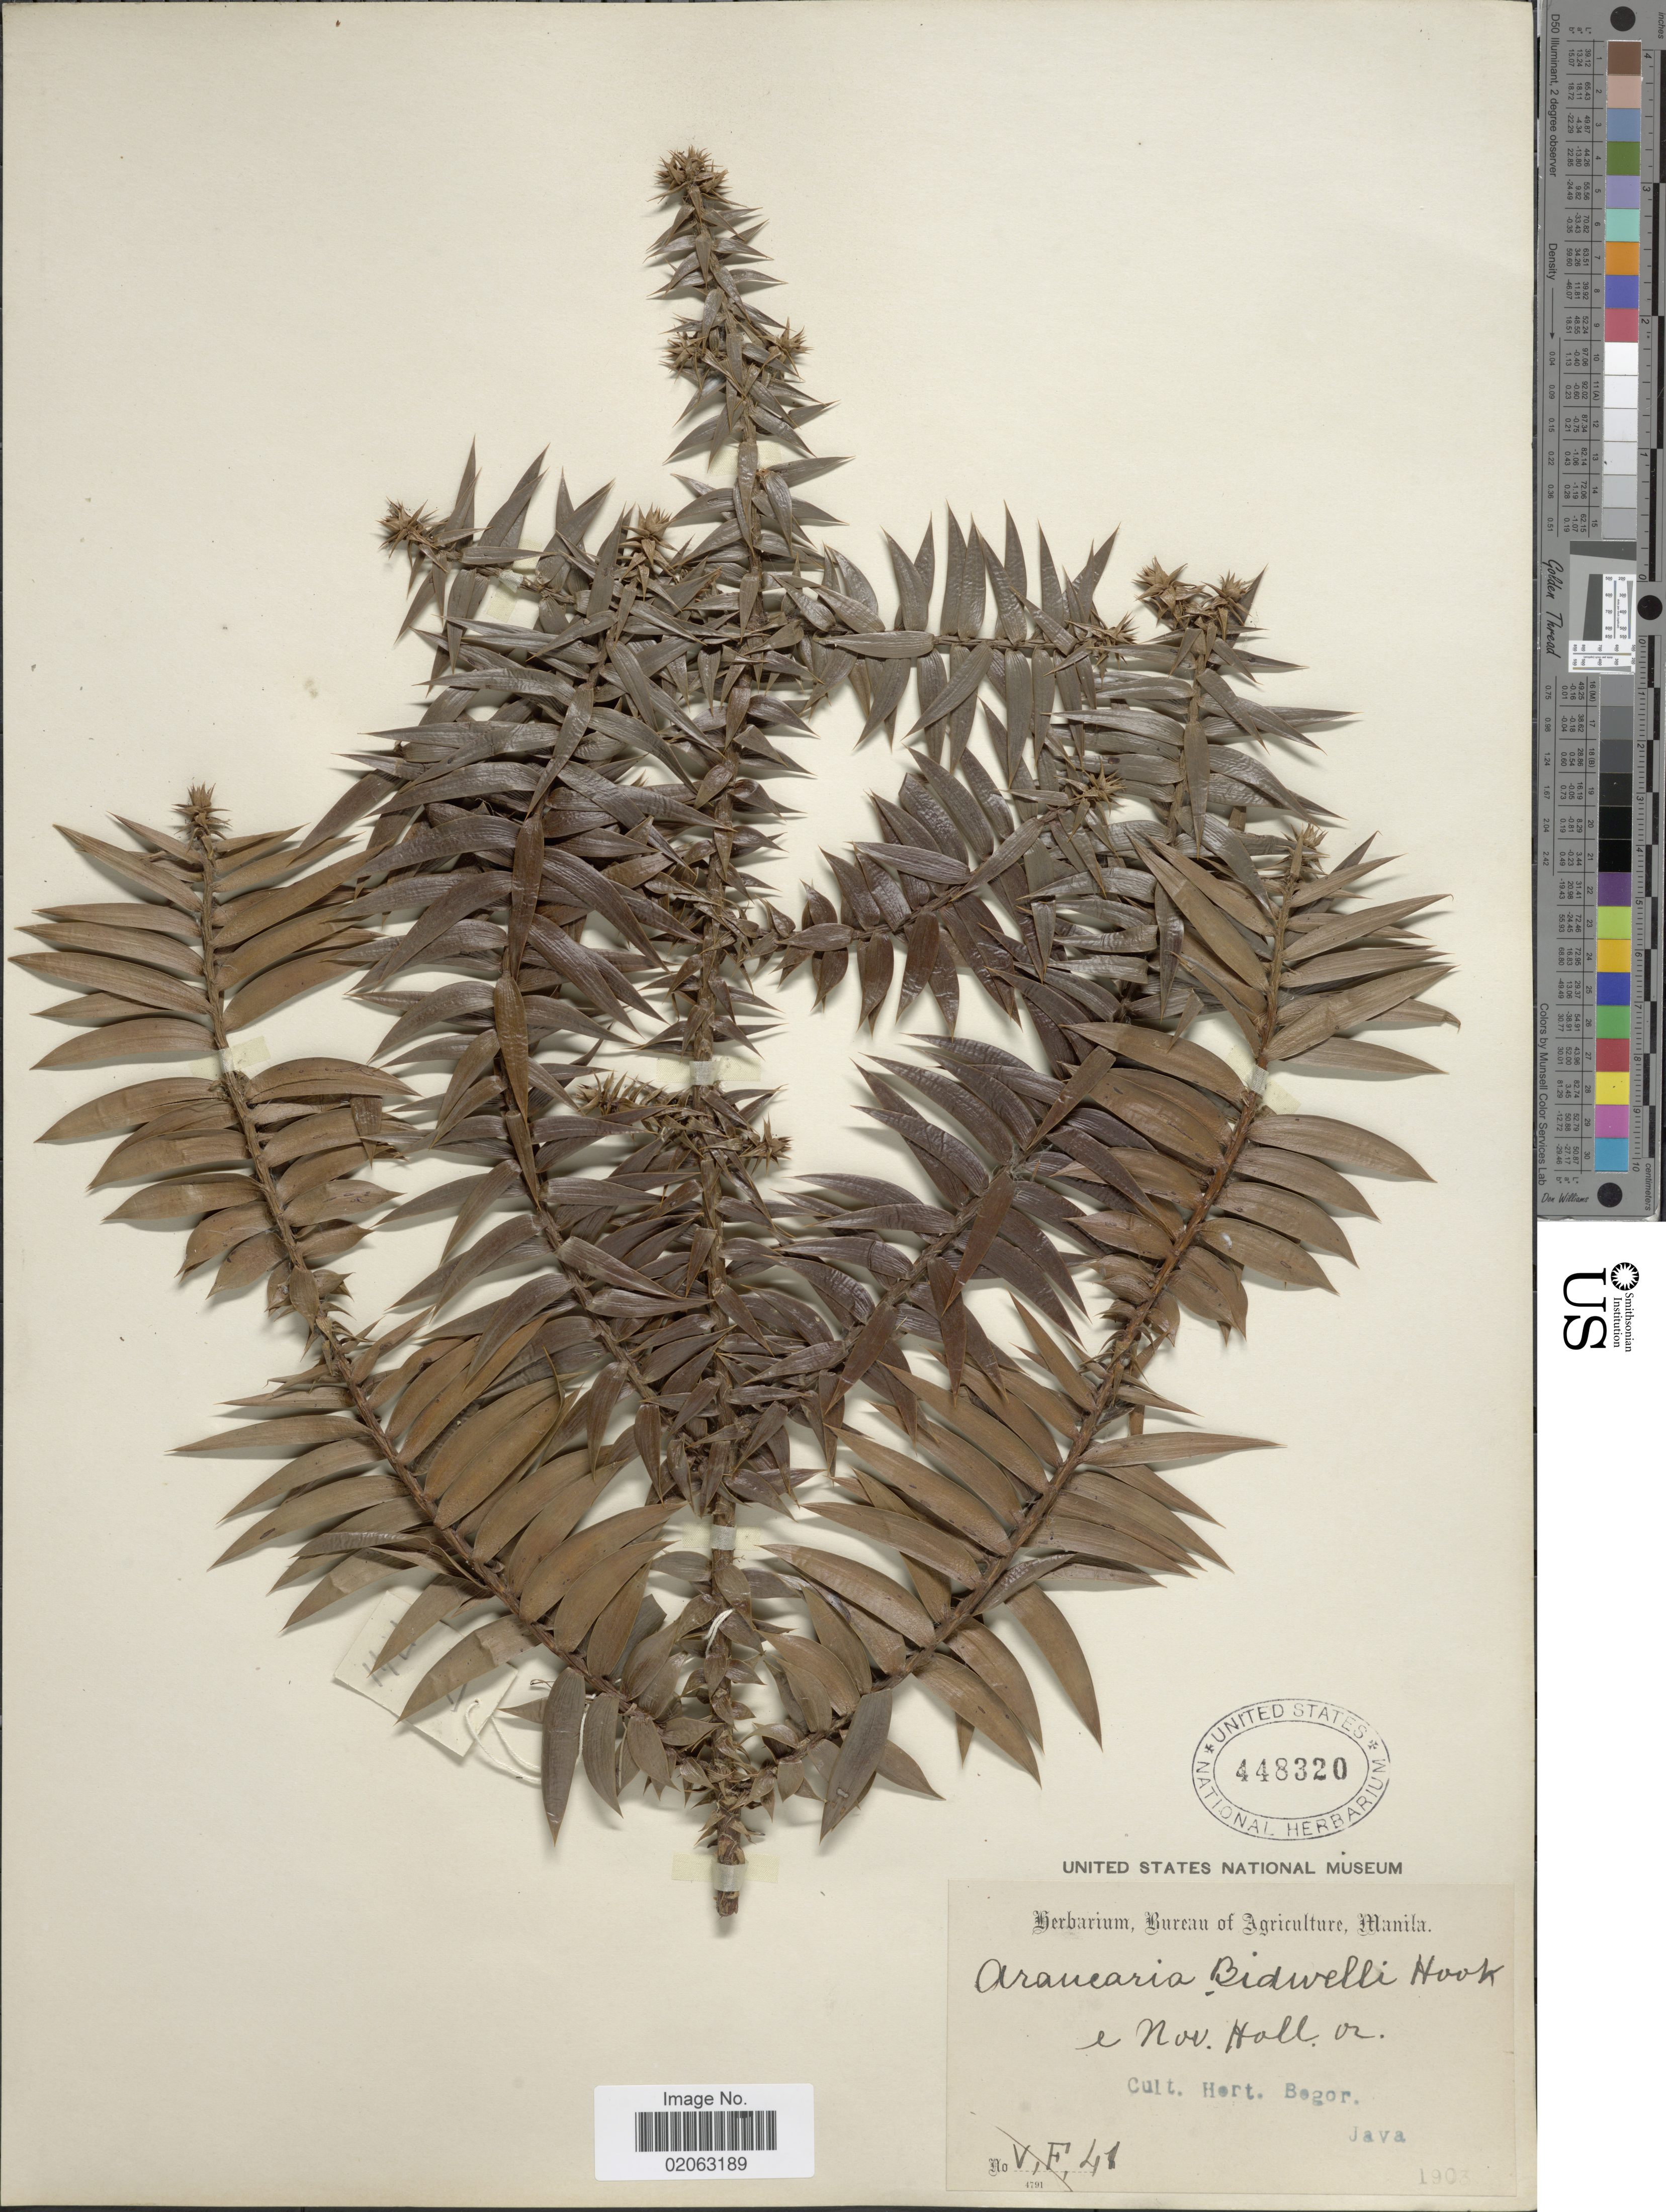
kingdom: Plantae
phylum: Tracheophyta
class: Pinopsida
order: Pinales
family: Araucariaceae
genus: Araucaria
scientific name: Araucaria bidwillii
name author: Hook.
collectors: ex Herb. Bur. Agric. Manila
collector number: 41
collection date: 1903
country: Indonesia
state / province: Java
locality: Cult. Hort. Bogor. [interpreted]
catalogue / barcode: US 448320